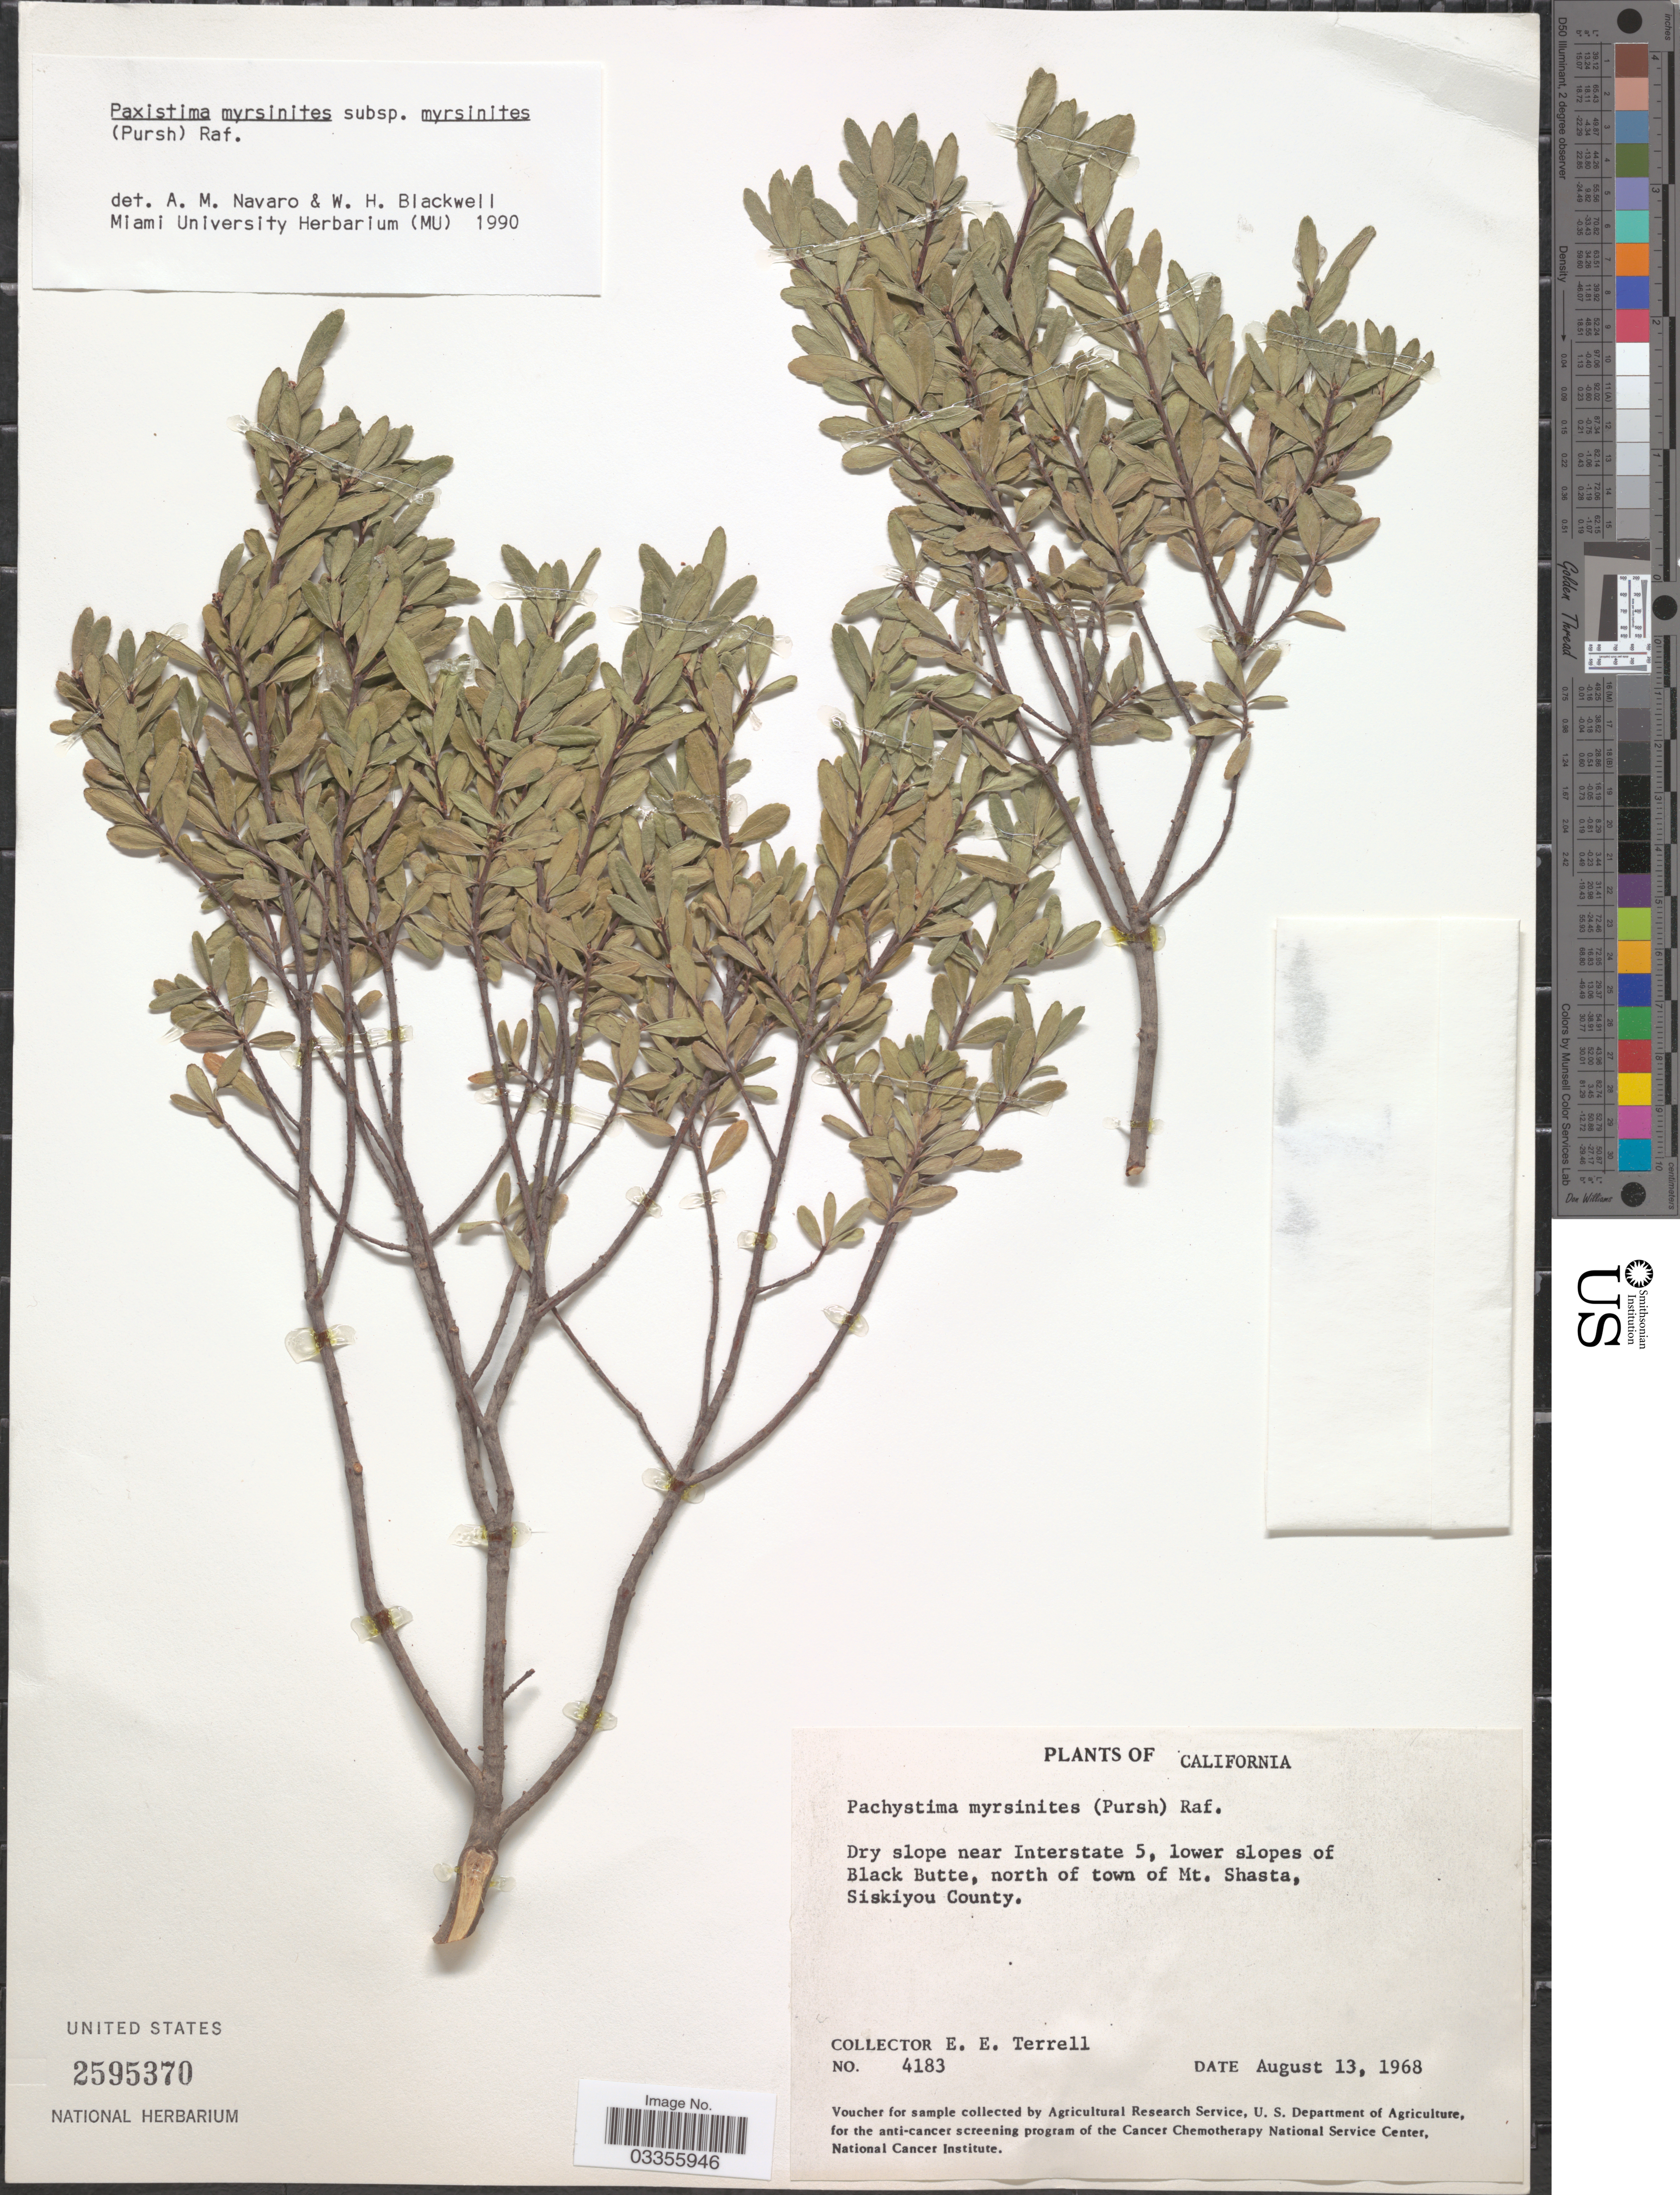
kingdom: Plantae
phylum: Tracheophyta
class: Magnoliopsida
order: Celastrales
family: Celastraceae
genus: Paxistima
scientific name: Paxistima myrsinites subsp. myrsinites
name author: (Pursh) Raf.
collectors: E. E. Terrell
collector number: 4183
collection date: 1968-08-13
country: United States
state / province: California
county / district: Siskiyou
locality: Dry slope near Interstate 5, lower slopes of Black Butte, north of town of Mt. Shasta, Siskiyou County.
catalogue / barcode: US 2595370